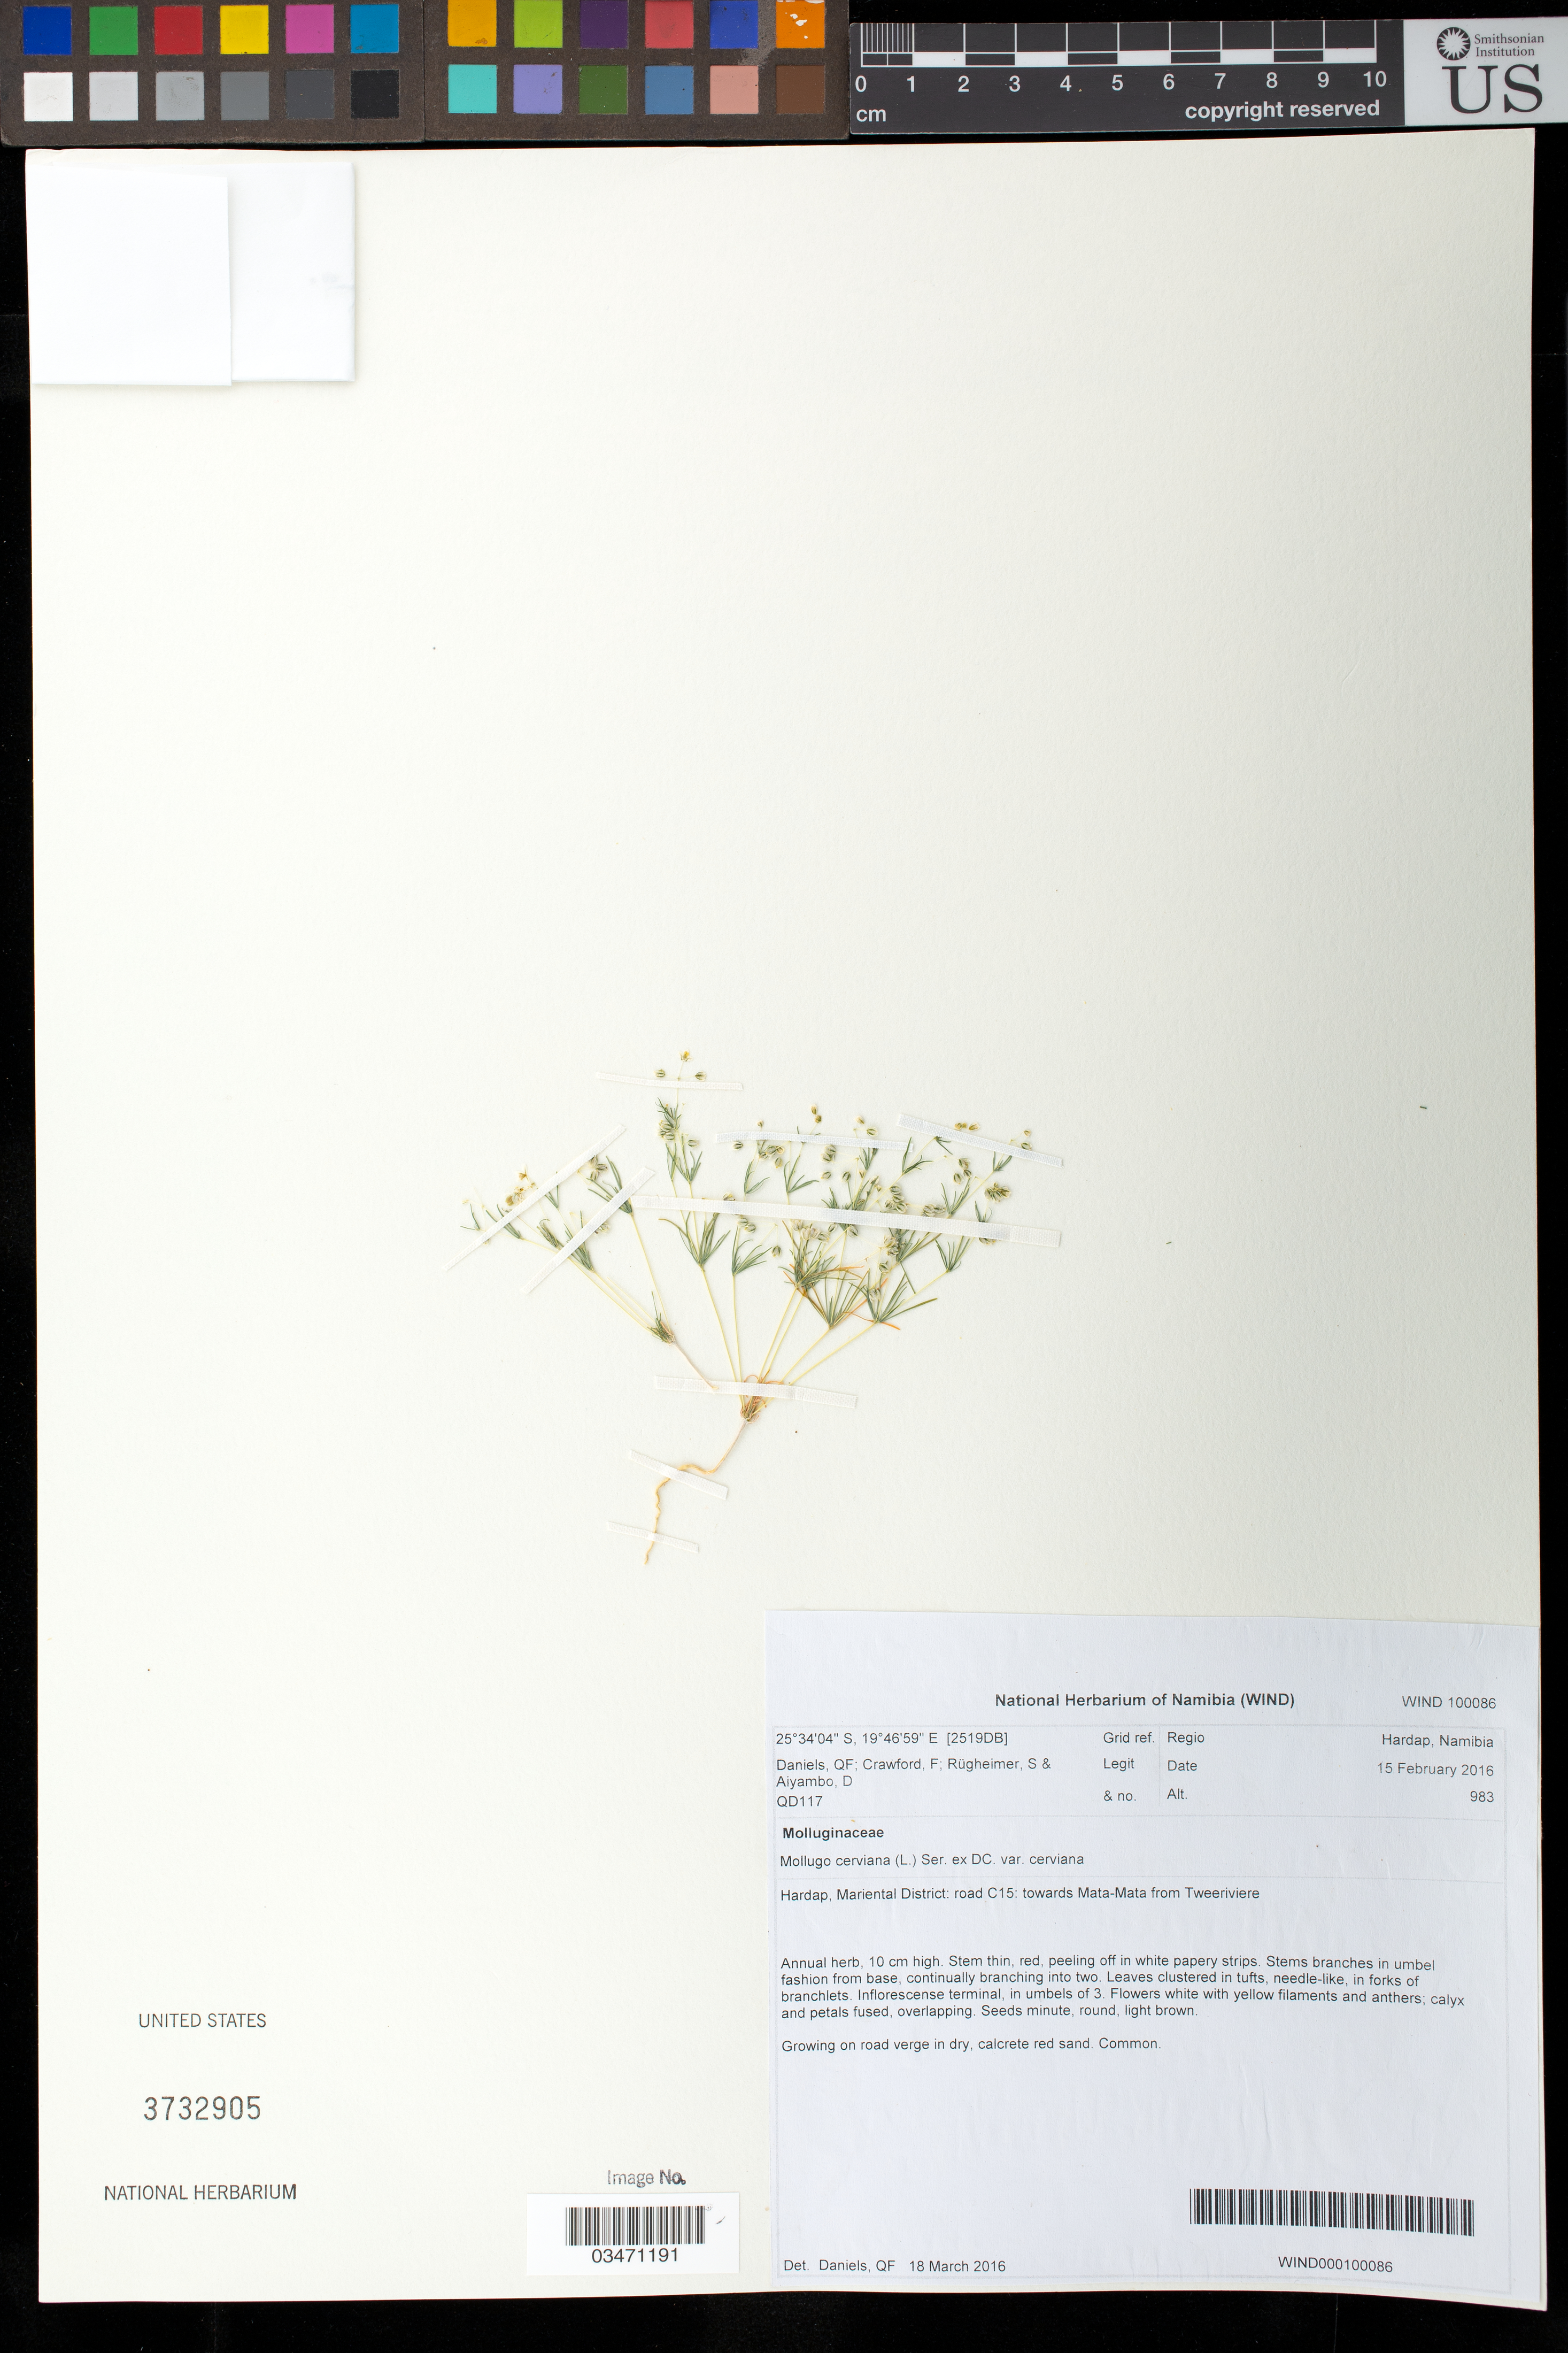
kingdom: Plantae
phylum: Tracheophyta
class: Magnoliopsida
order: Caryophyllales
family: Molluginaceae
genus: Hypertelis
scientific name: Hypertelis cerviana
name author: (L.) Thulin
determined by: Strong, Mark T., (BOT), Smithsonian Institution - National Museum of Natural History (UNITED STATES)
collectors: F. Crawford, S. Rugheimer & D. Aiyambo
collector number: QD117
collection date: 2016-02-15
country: Namibia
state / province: Hardap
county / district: Mariental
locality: Road C15 from Tweeriviere toward Mata-Mata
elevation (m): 983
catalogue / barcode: US 3732905